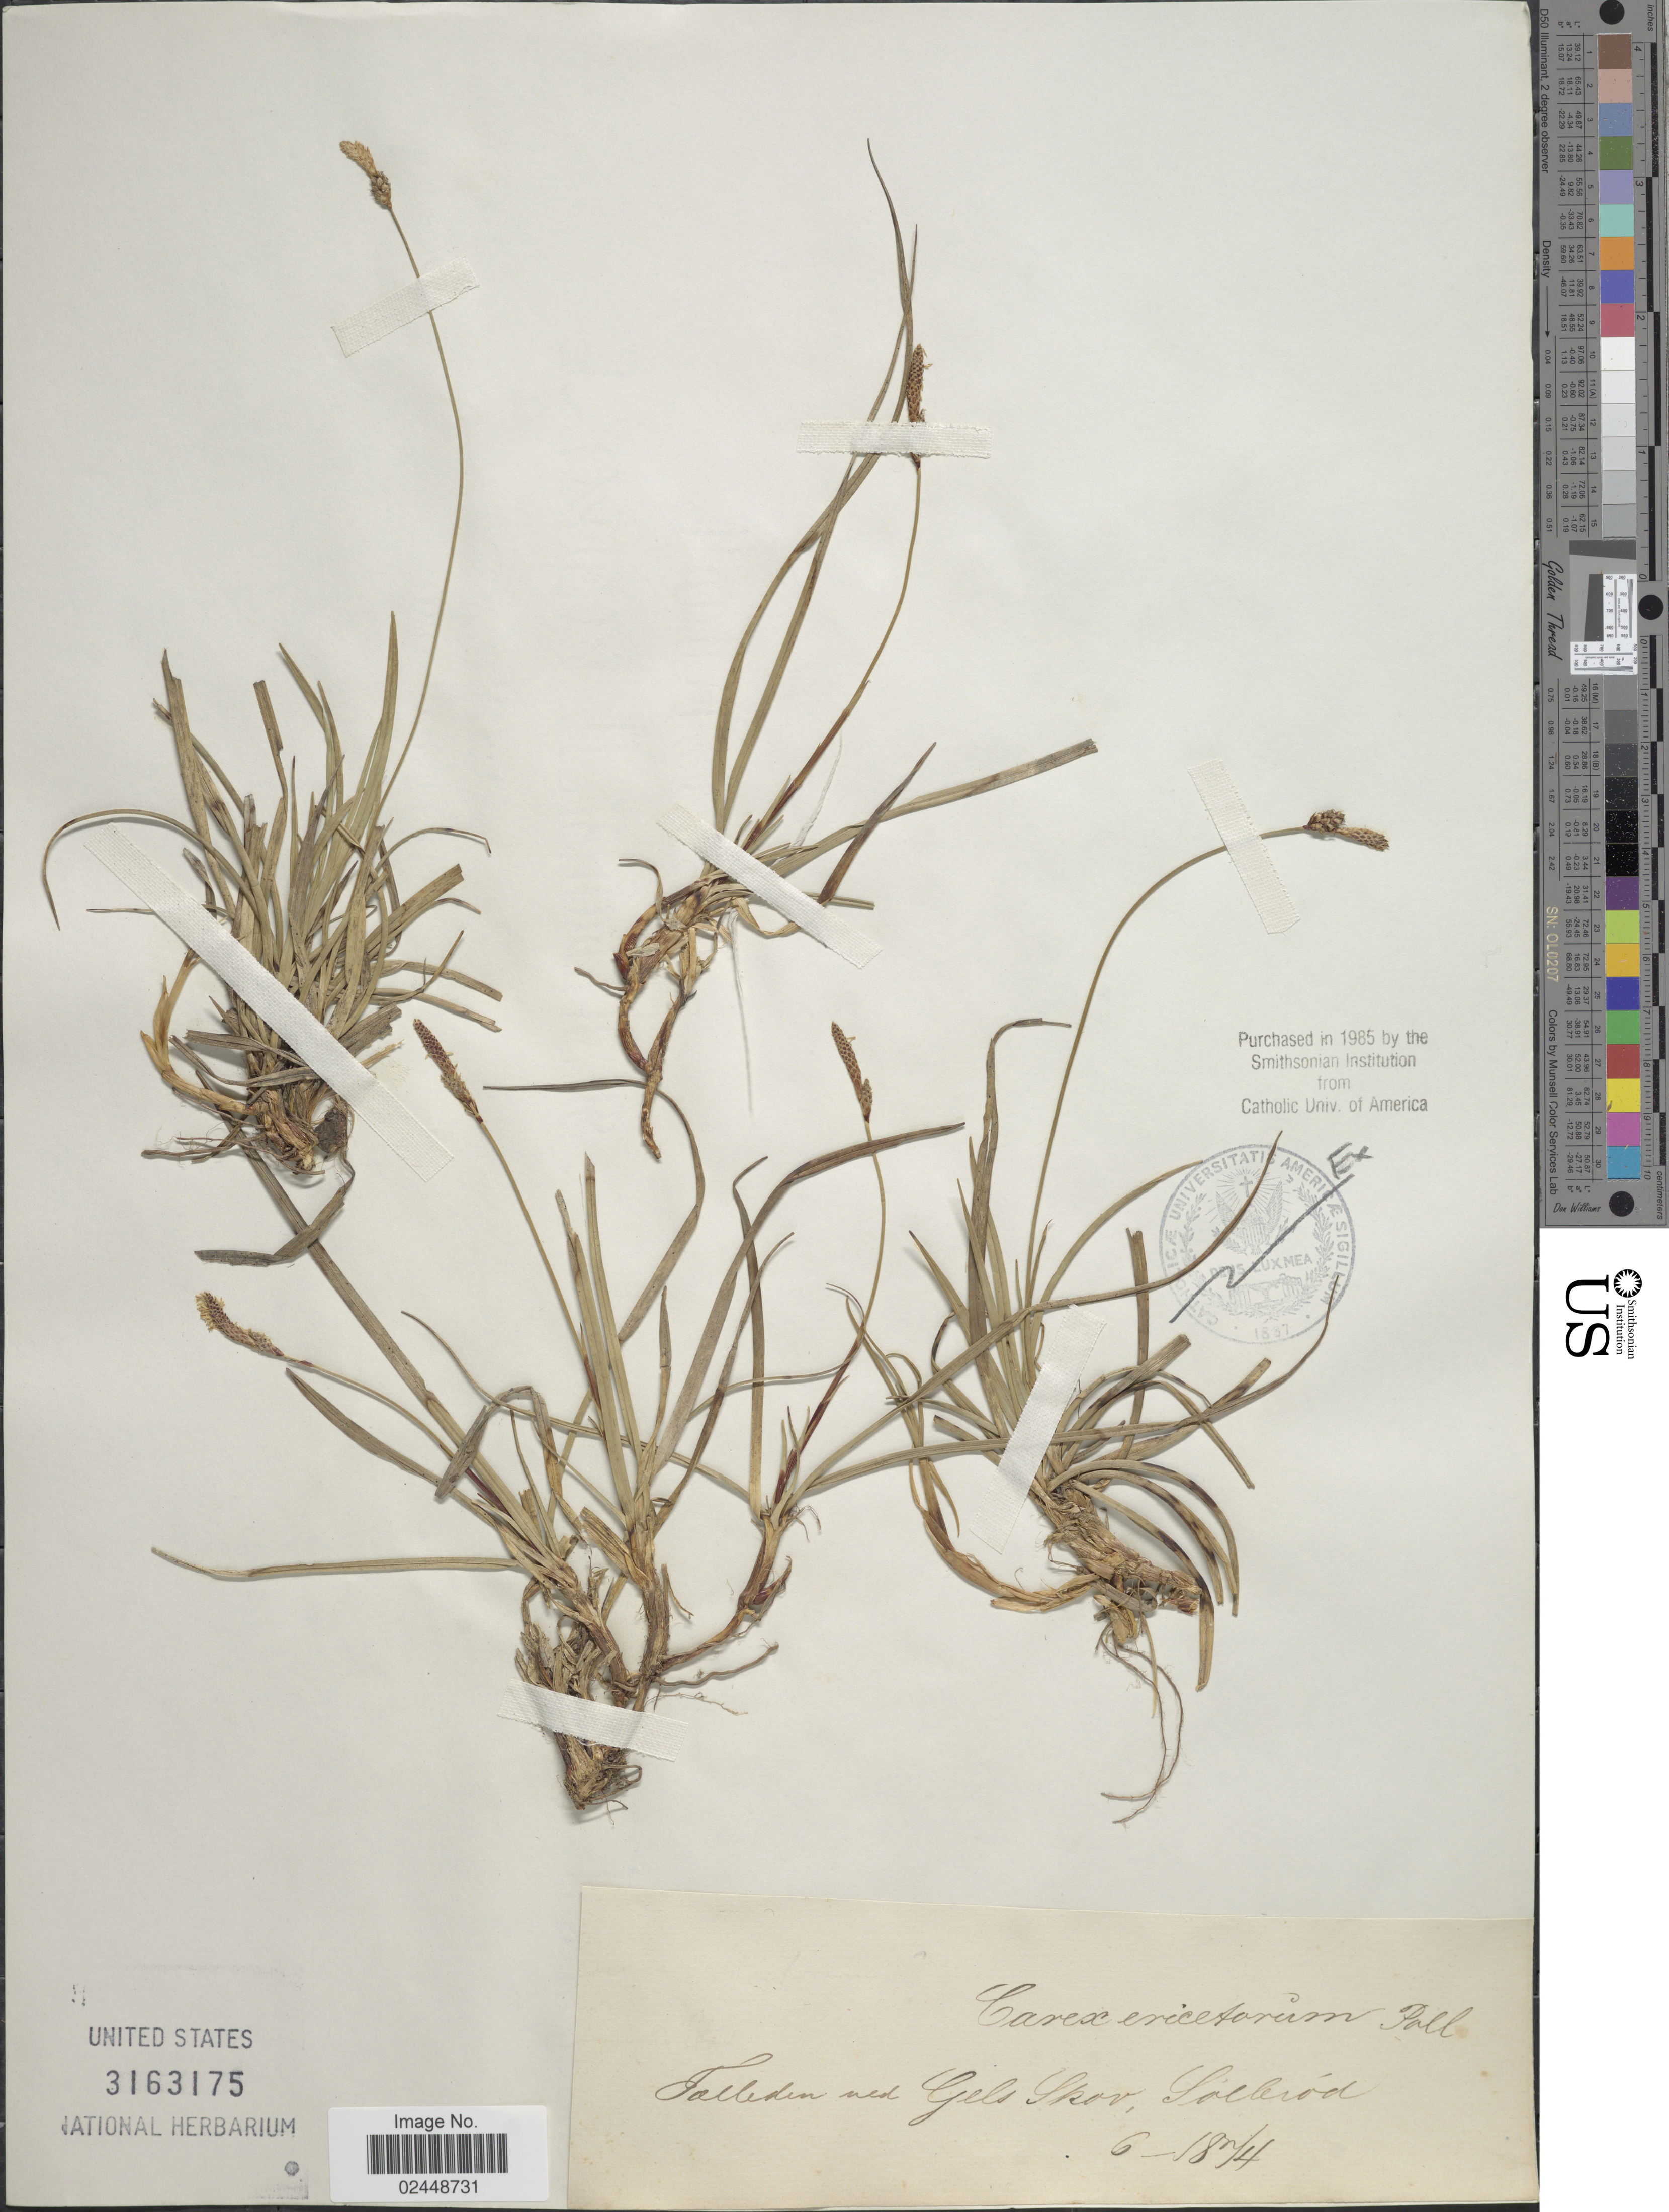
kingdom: Plantae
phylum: Tracheophyta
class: Liliopsida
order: Poales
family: Cyperaceae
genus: Carex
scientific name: Carex ericetorum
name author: Pollich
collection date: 1874-06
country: Denmark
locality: Fælleden ved Gels Skov, Søllerød.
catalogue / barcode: US 3163175